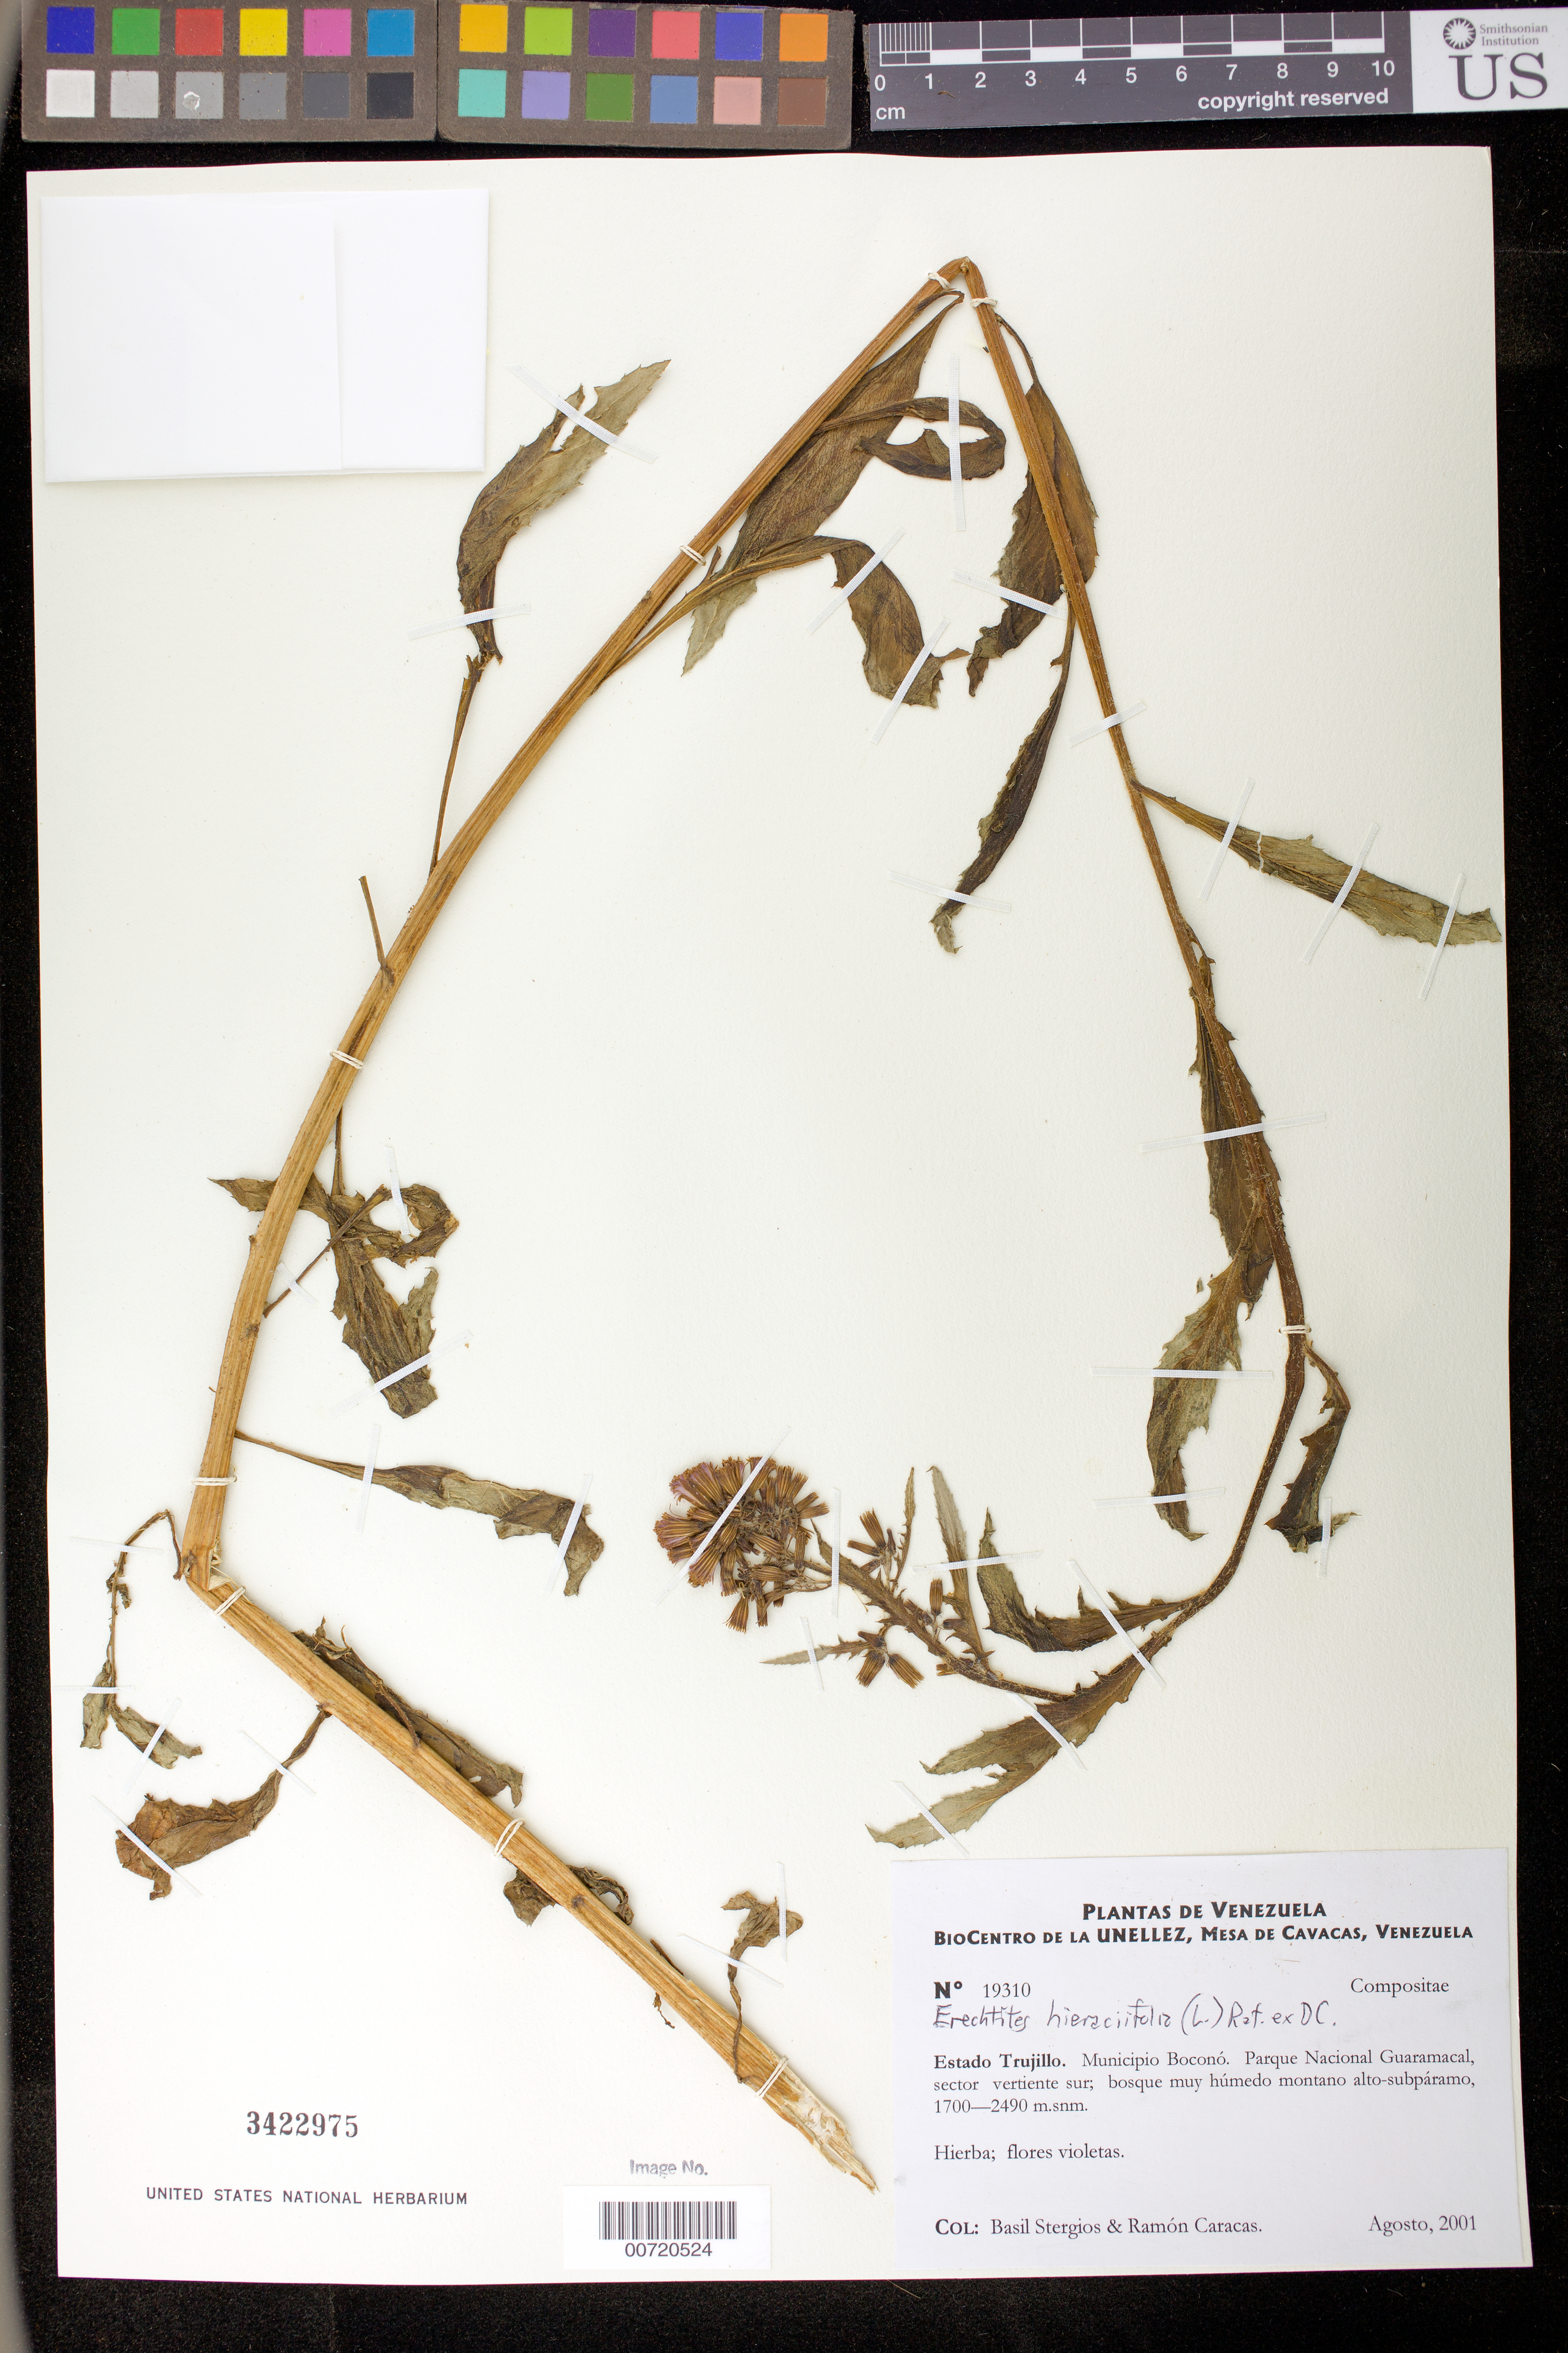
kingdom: Plantae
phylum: Tracheophyta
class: Magnoliopsida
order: Asterales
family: Asteraceae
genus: Erechtites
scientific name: Erechtites hieraciifolius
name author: (L.) Raf. ex DC.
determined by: Robinson, Harold E., (US)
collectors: B. G. Stergios & R. Caracas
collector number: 19310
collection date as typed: Aug 2001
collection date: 2001-08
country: Venezuela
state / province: Trujillo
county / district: Boconó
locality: Parque Nacional Guaramacal, vertiente sur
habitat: Bosque muy húmedo montano alto-subpáramo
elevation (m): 1700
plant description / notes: PORT, US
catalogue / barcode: US 3422975